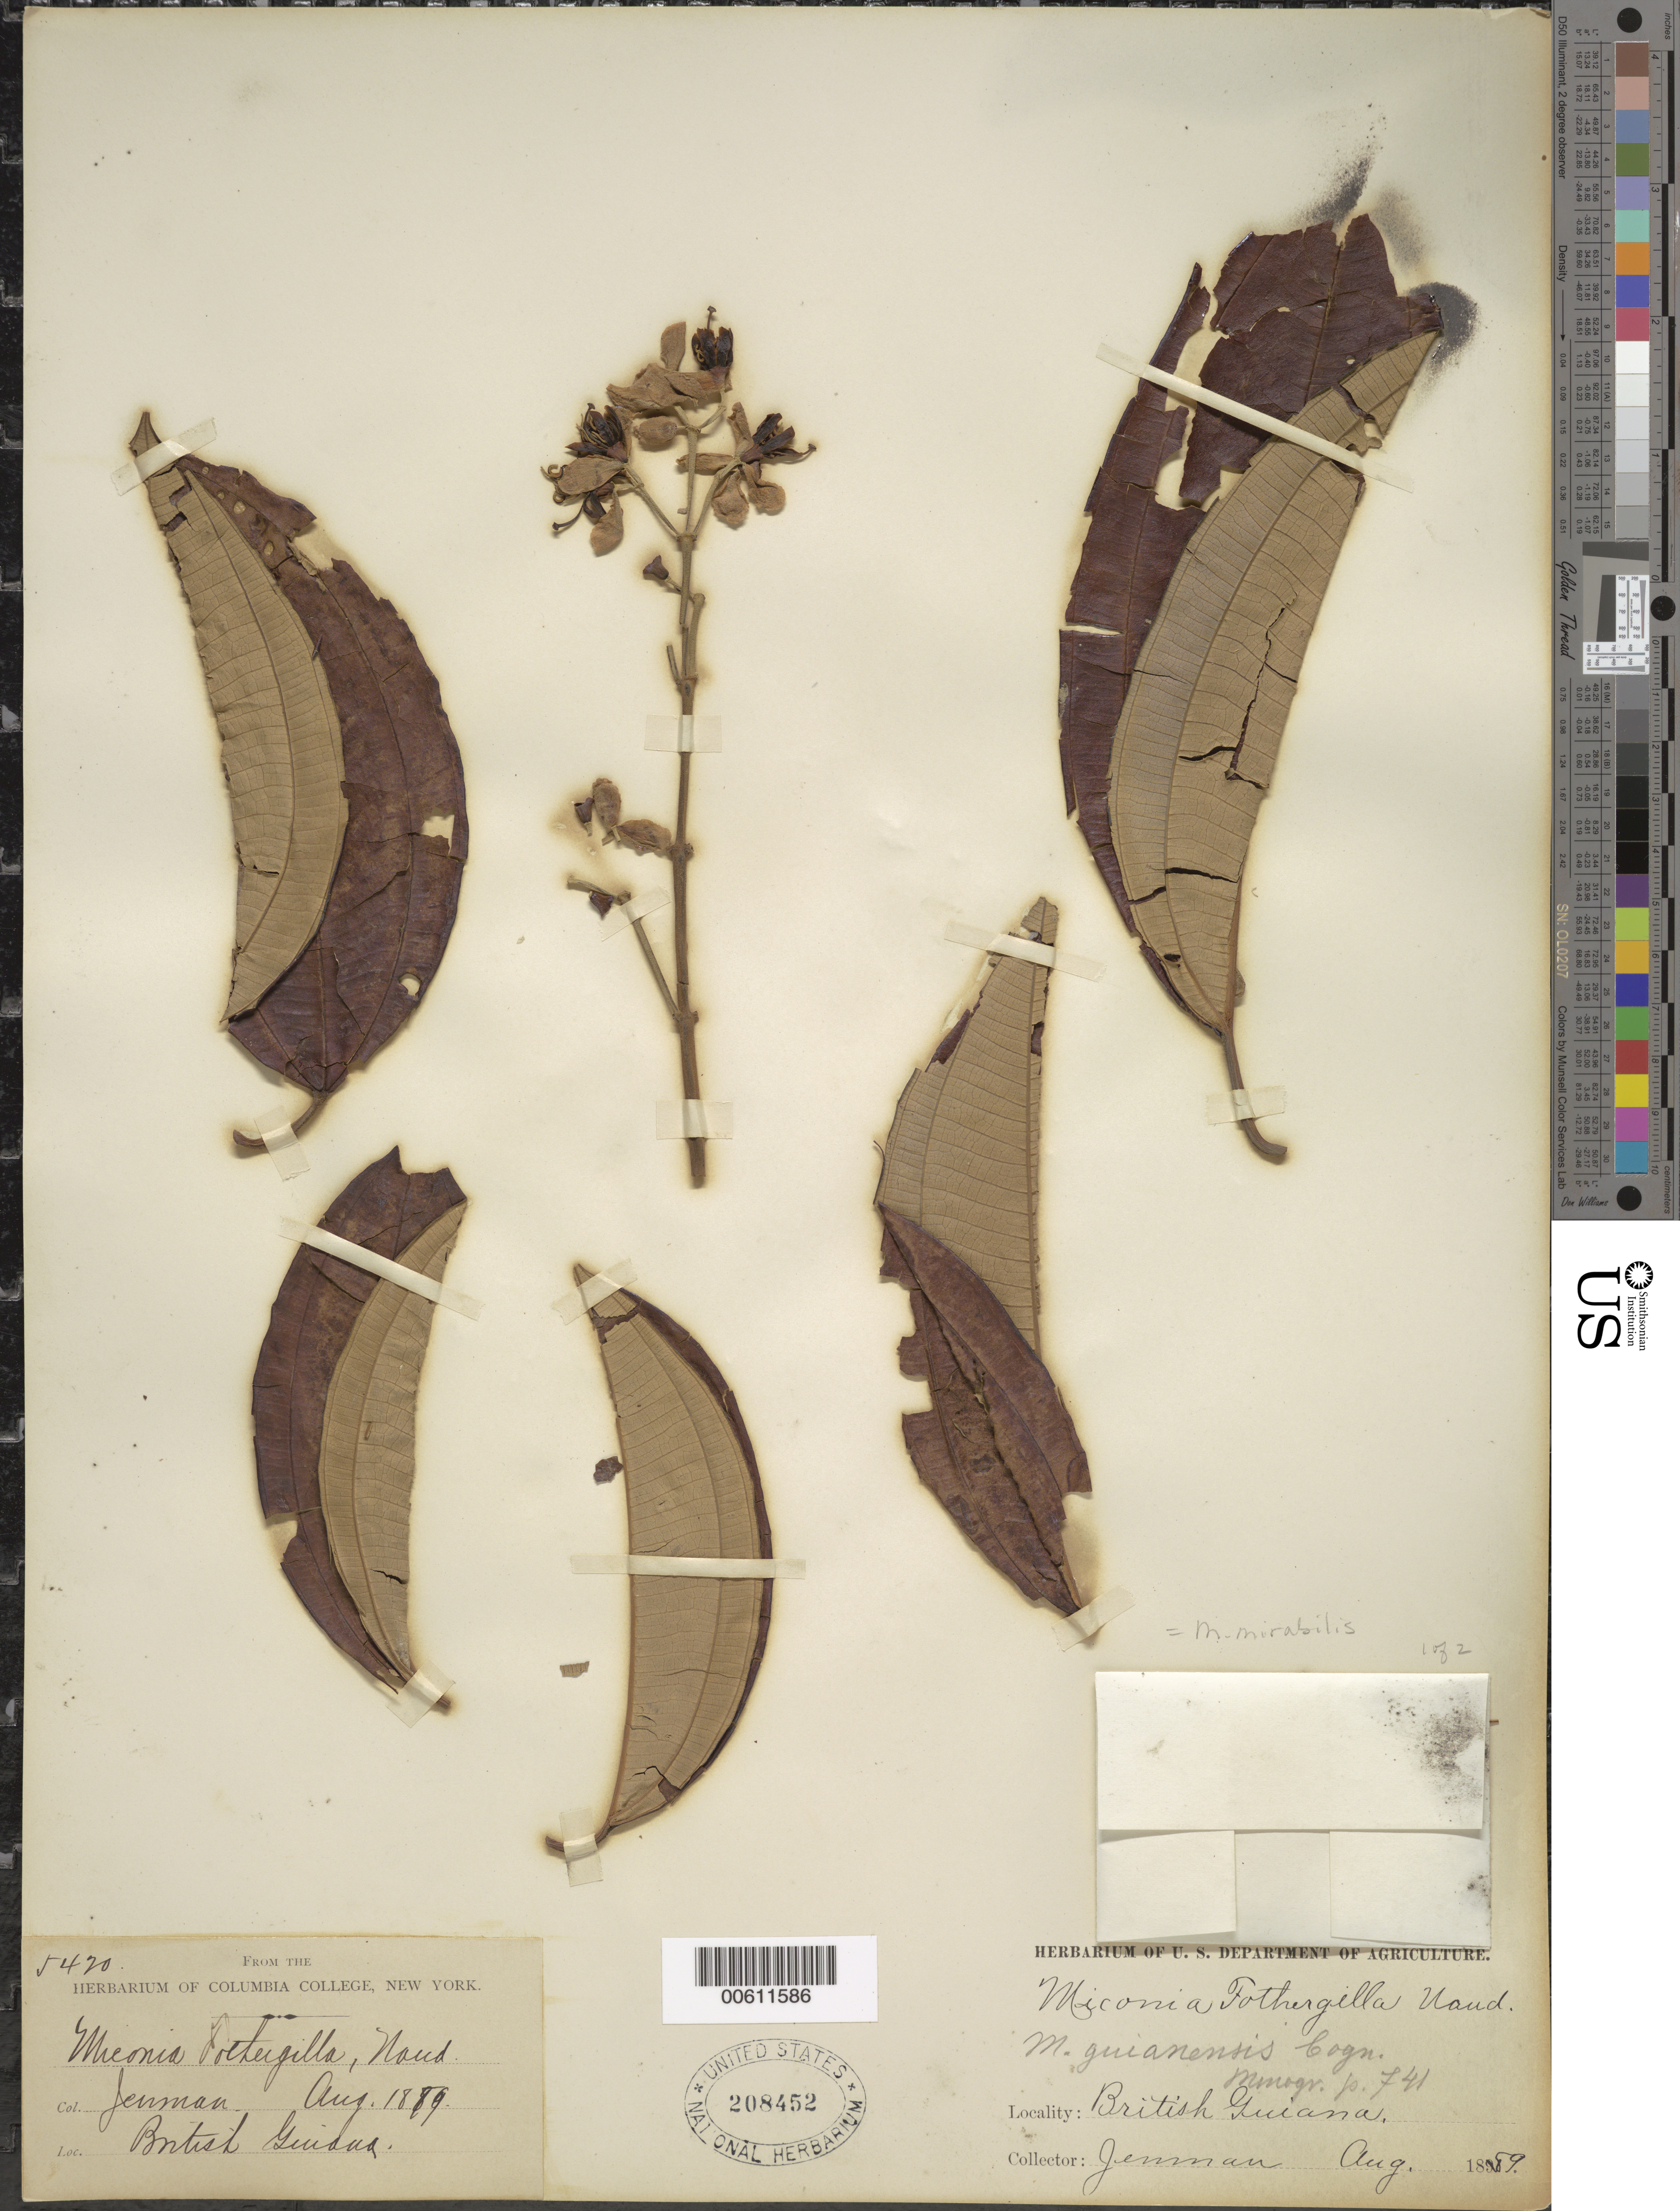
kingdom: Plantae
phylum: Tracheophyta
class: Magnoliopsida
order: Myrtales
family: Melastomataceae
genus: Miconia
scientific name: Miconia mirabilis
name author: (Aubl.) L.O. Williams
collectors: G. S. Jenman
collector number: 5420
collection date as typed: August 1889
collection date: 1889-08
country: Guyana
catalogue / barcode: US 208452